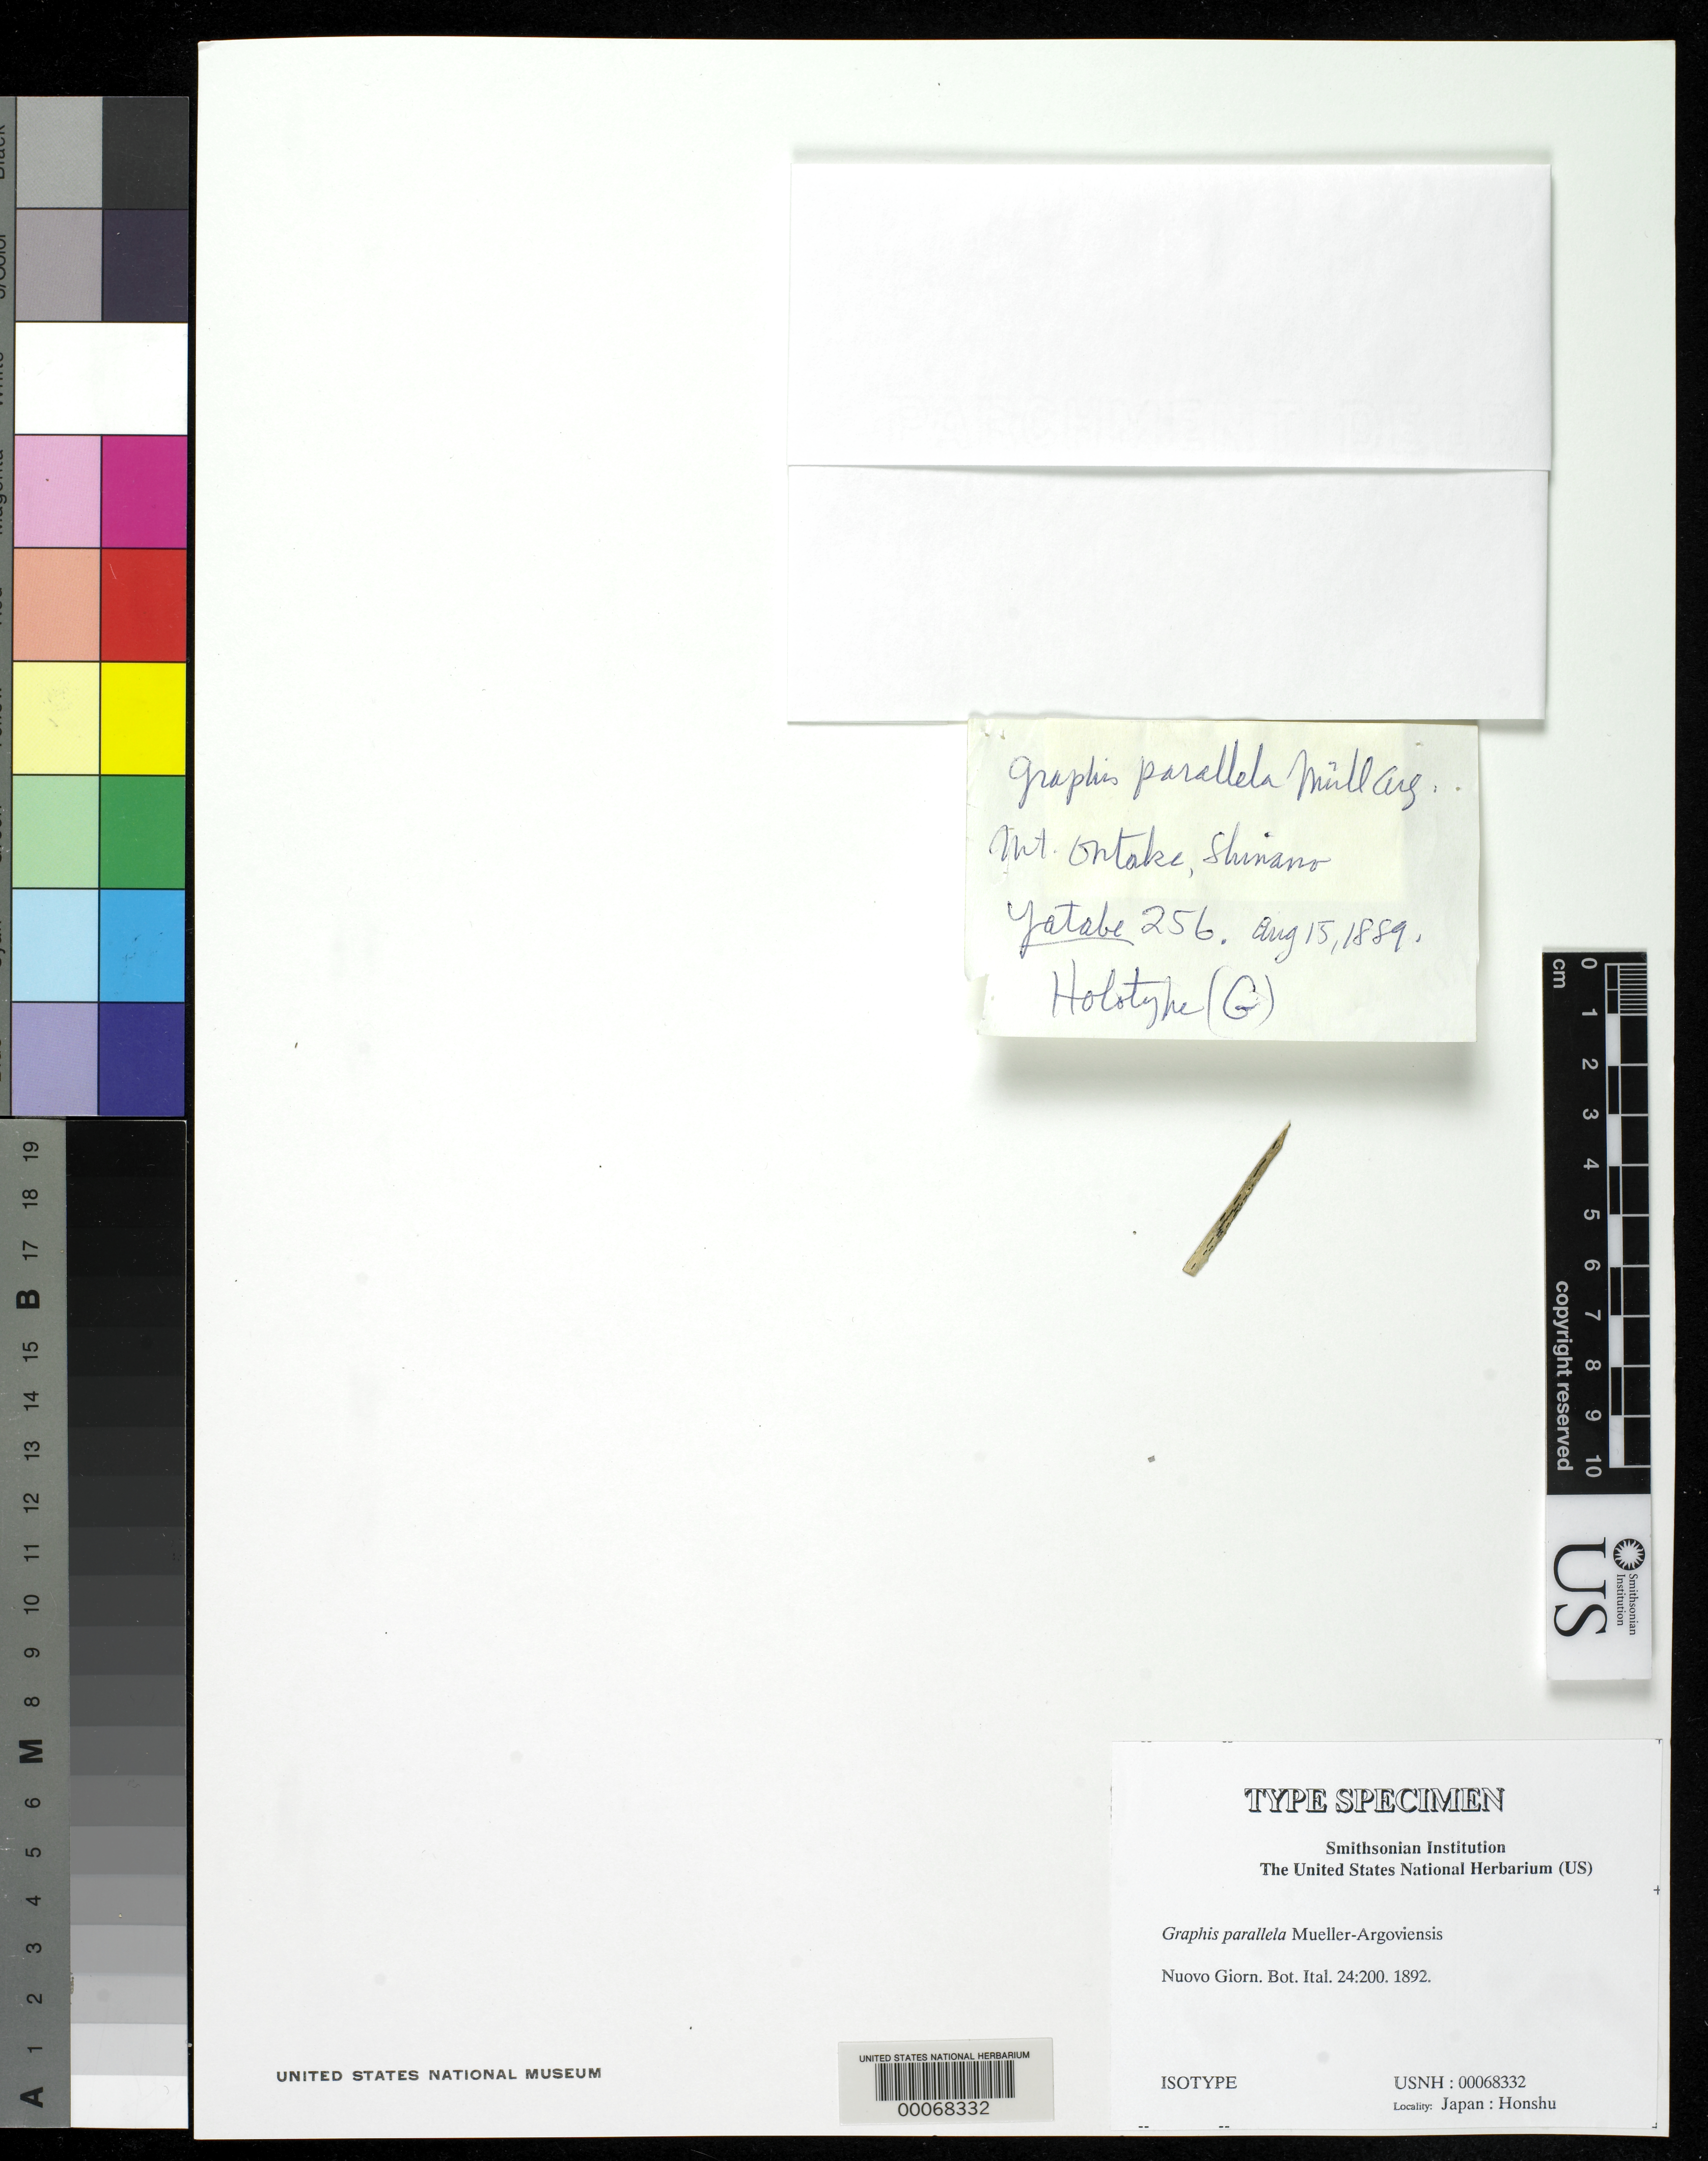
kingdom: Fungi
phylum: Ascomycota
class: Lecanoromycetes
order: Ostropales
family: Graphidaceae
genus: Graphis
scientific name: Graphis parallela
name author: Müll. Arg.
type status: Isotype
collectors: R. Yatabe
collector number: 256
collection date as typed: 15 Aug 1889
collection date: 1889-08-15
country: Japan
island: Honshu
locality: Mt. Ontake, Shinano.